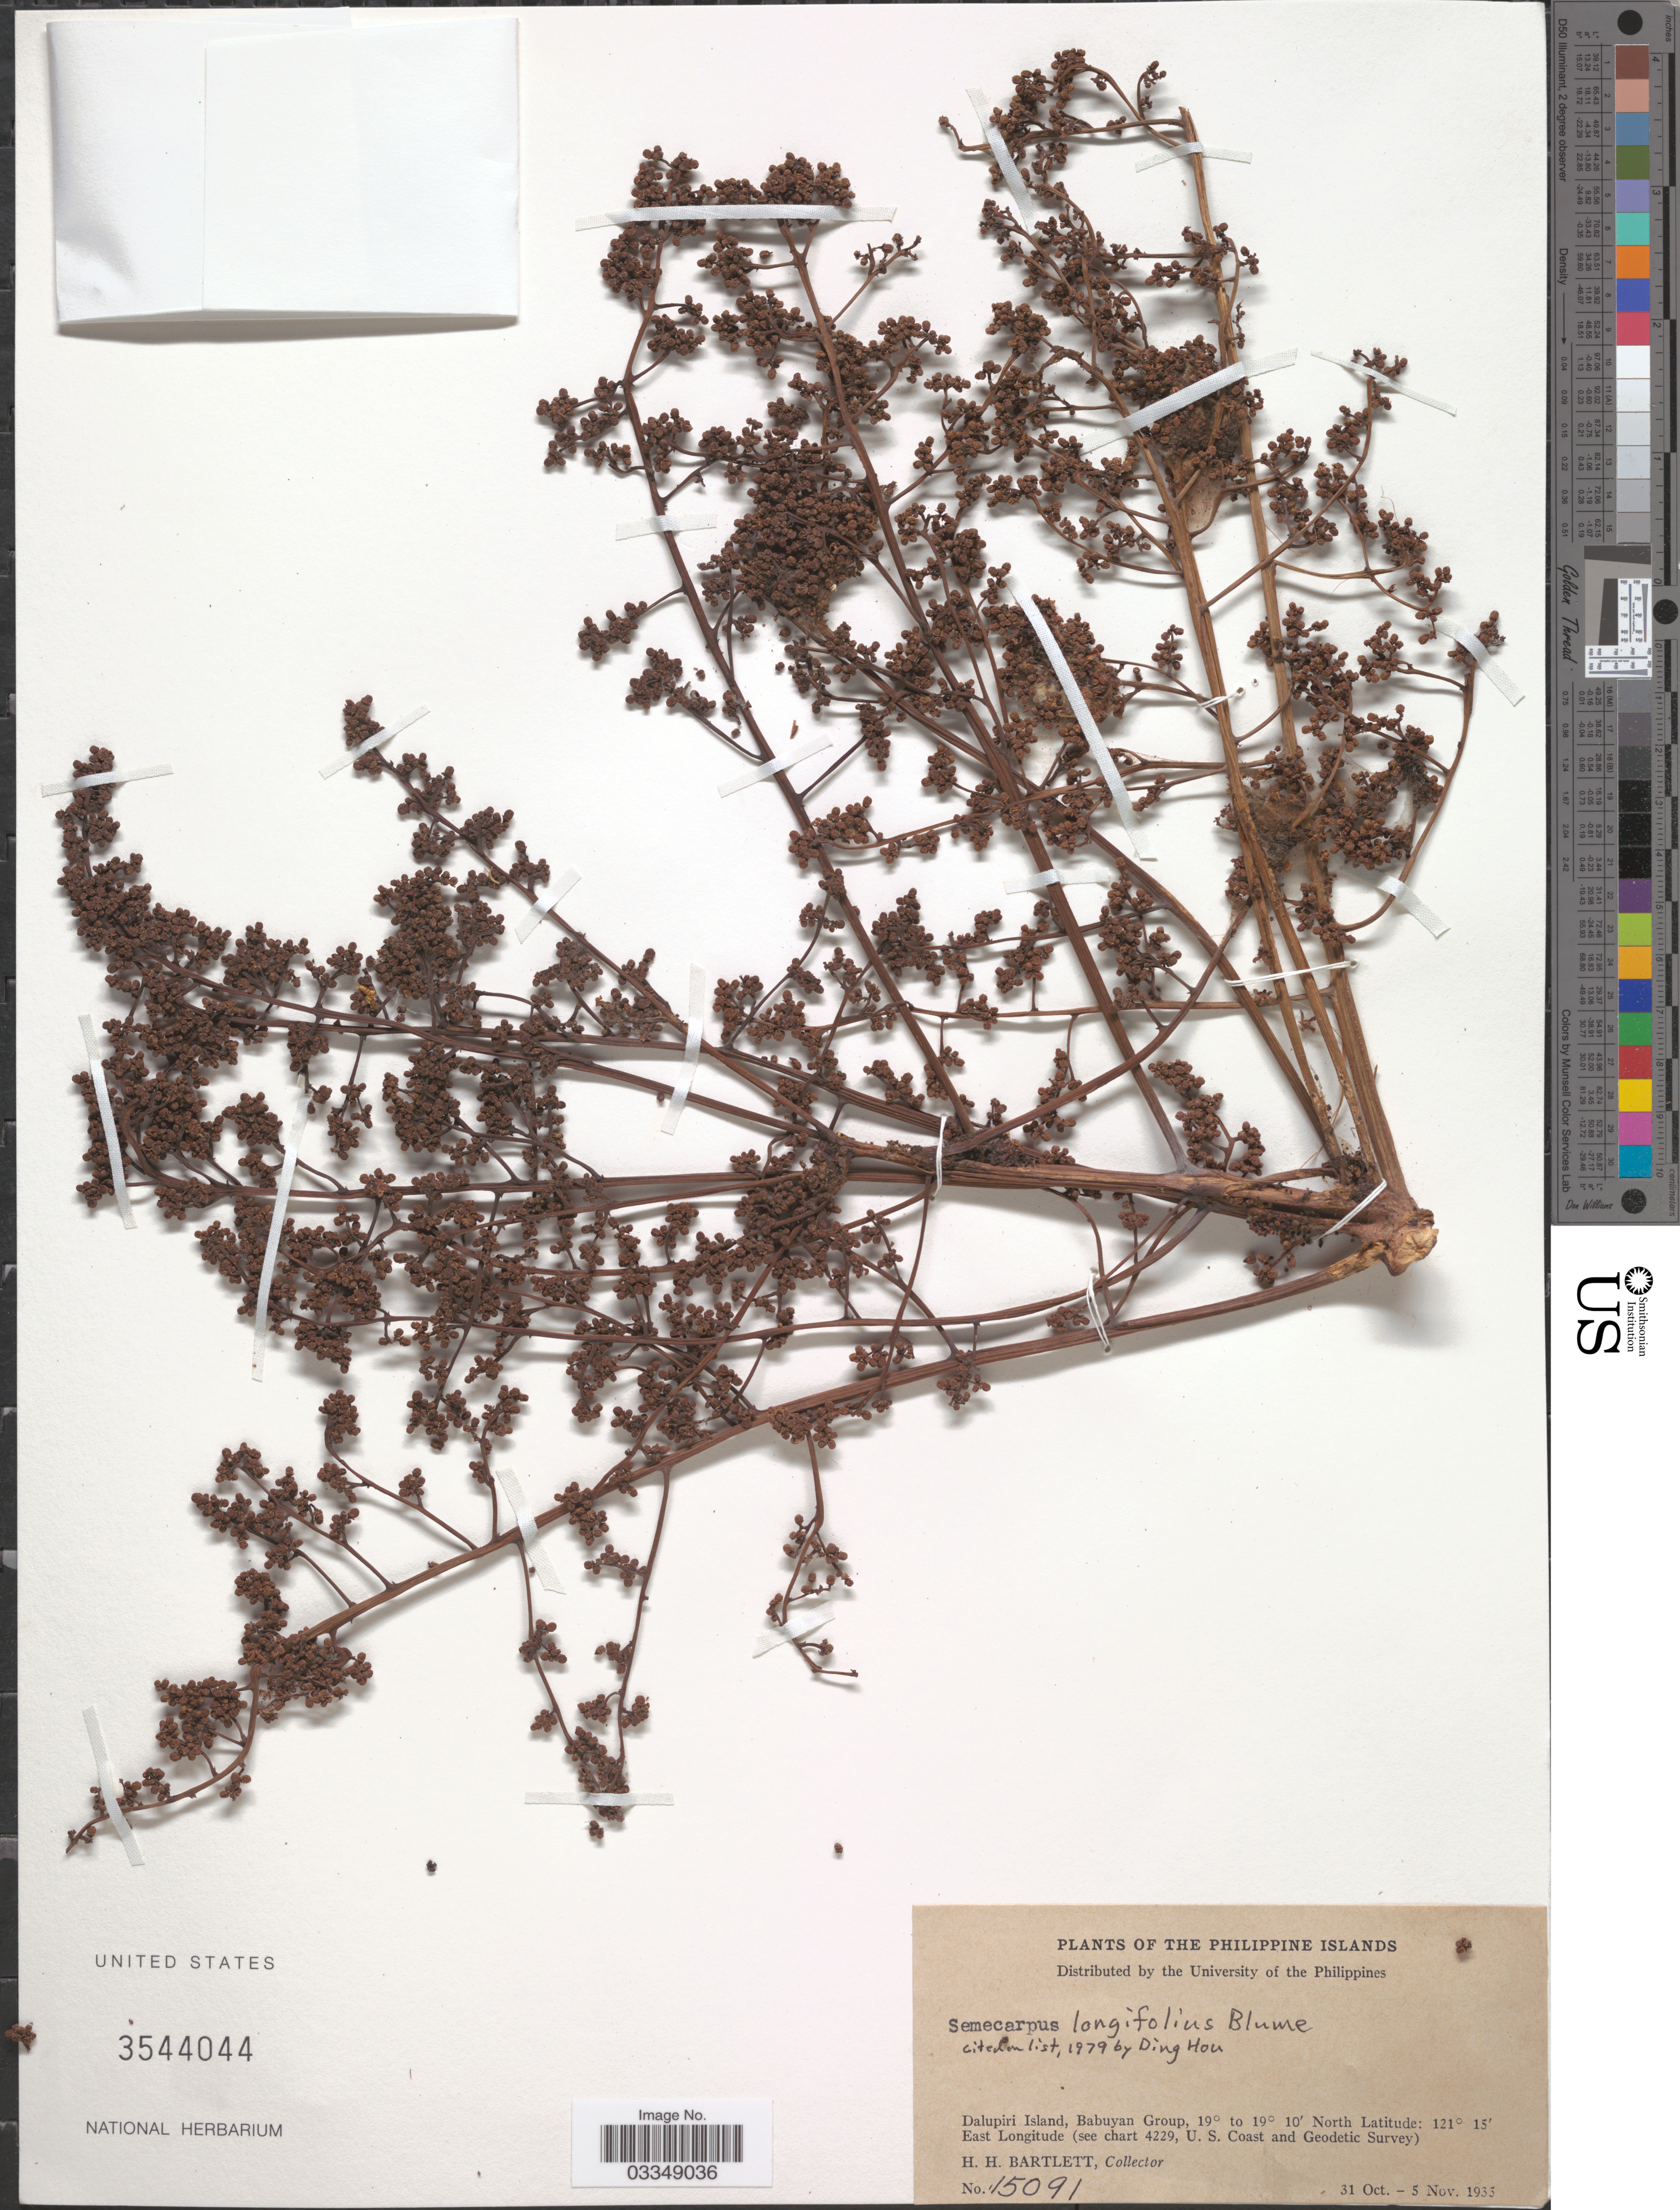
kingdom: Plantae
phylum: Tracheophyta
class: Magnoliopsida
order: Sapindales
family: Anacardiaceae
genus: Semecarpus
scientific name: Semecarpus longifolius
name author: Blume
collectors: H. H. Bartlett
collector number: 15091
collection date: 1933-10-31/1933-11-05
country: Philippines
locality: The Philippine Islands. Dalupiri Island, Babuyan Group.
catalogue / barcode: US 3544044